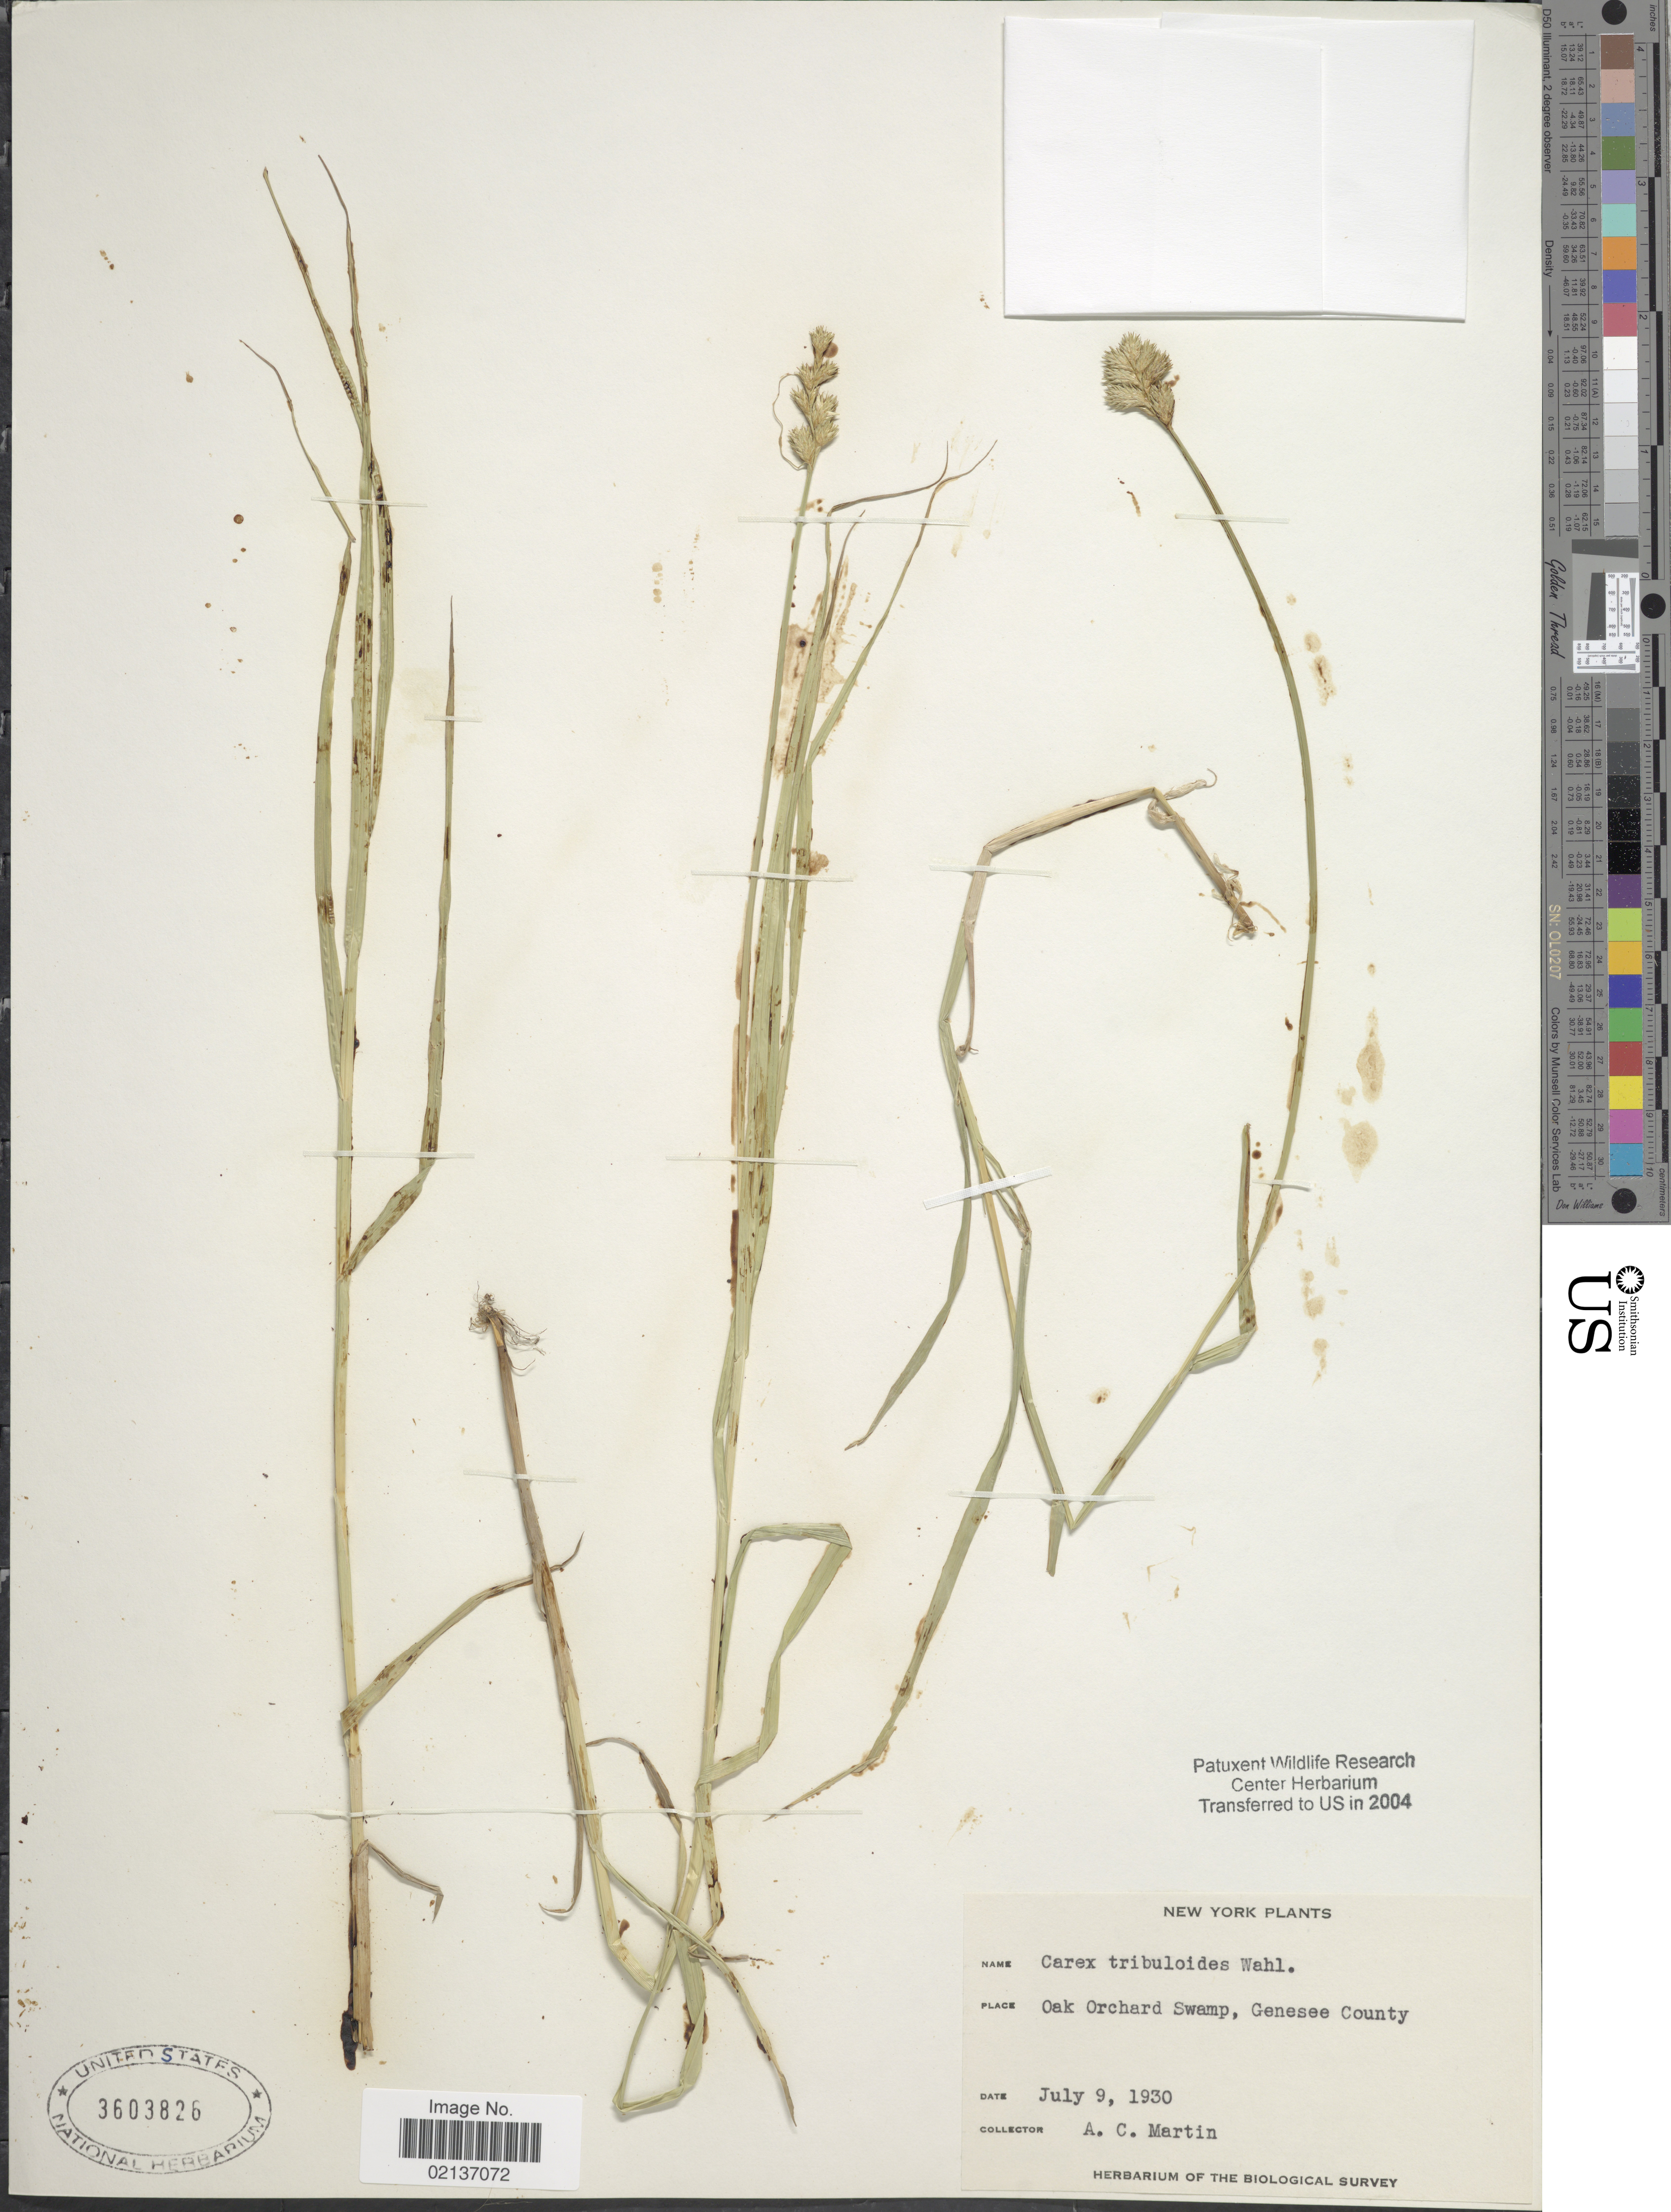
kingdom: Plantae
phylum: Tracheophyta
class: Liliopsida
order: Poales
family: Cyperaceae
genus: Carex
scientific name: Carex tribuloides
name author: Wahlenb.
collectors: A. C. Martin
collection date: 1930-07-09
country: United States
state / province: New York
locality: Oak Orchard Swamp, Genesee County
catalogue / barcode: US 3603826